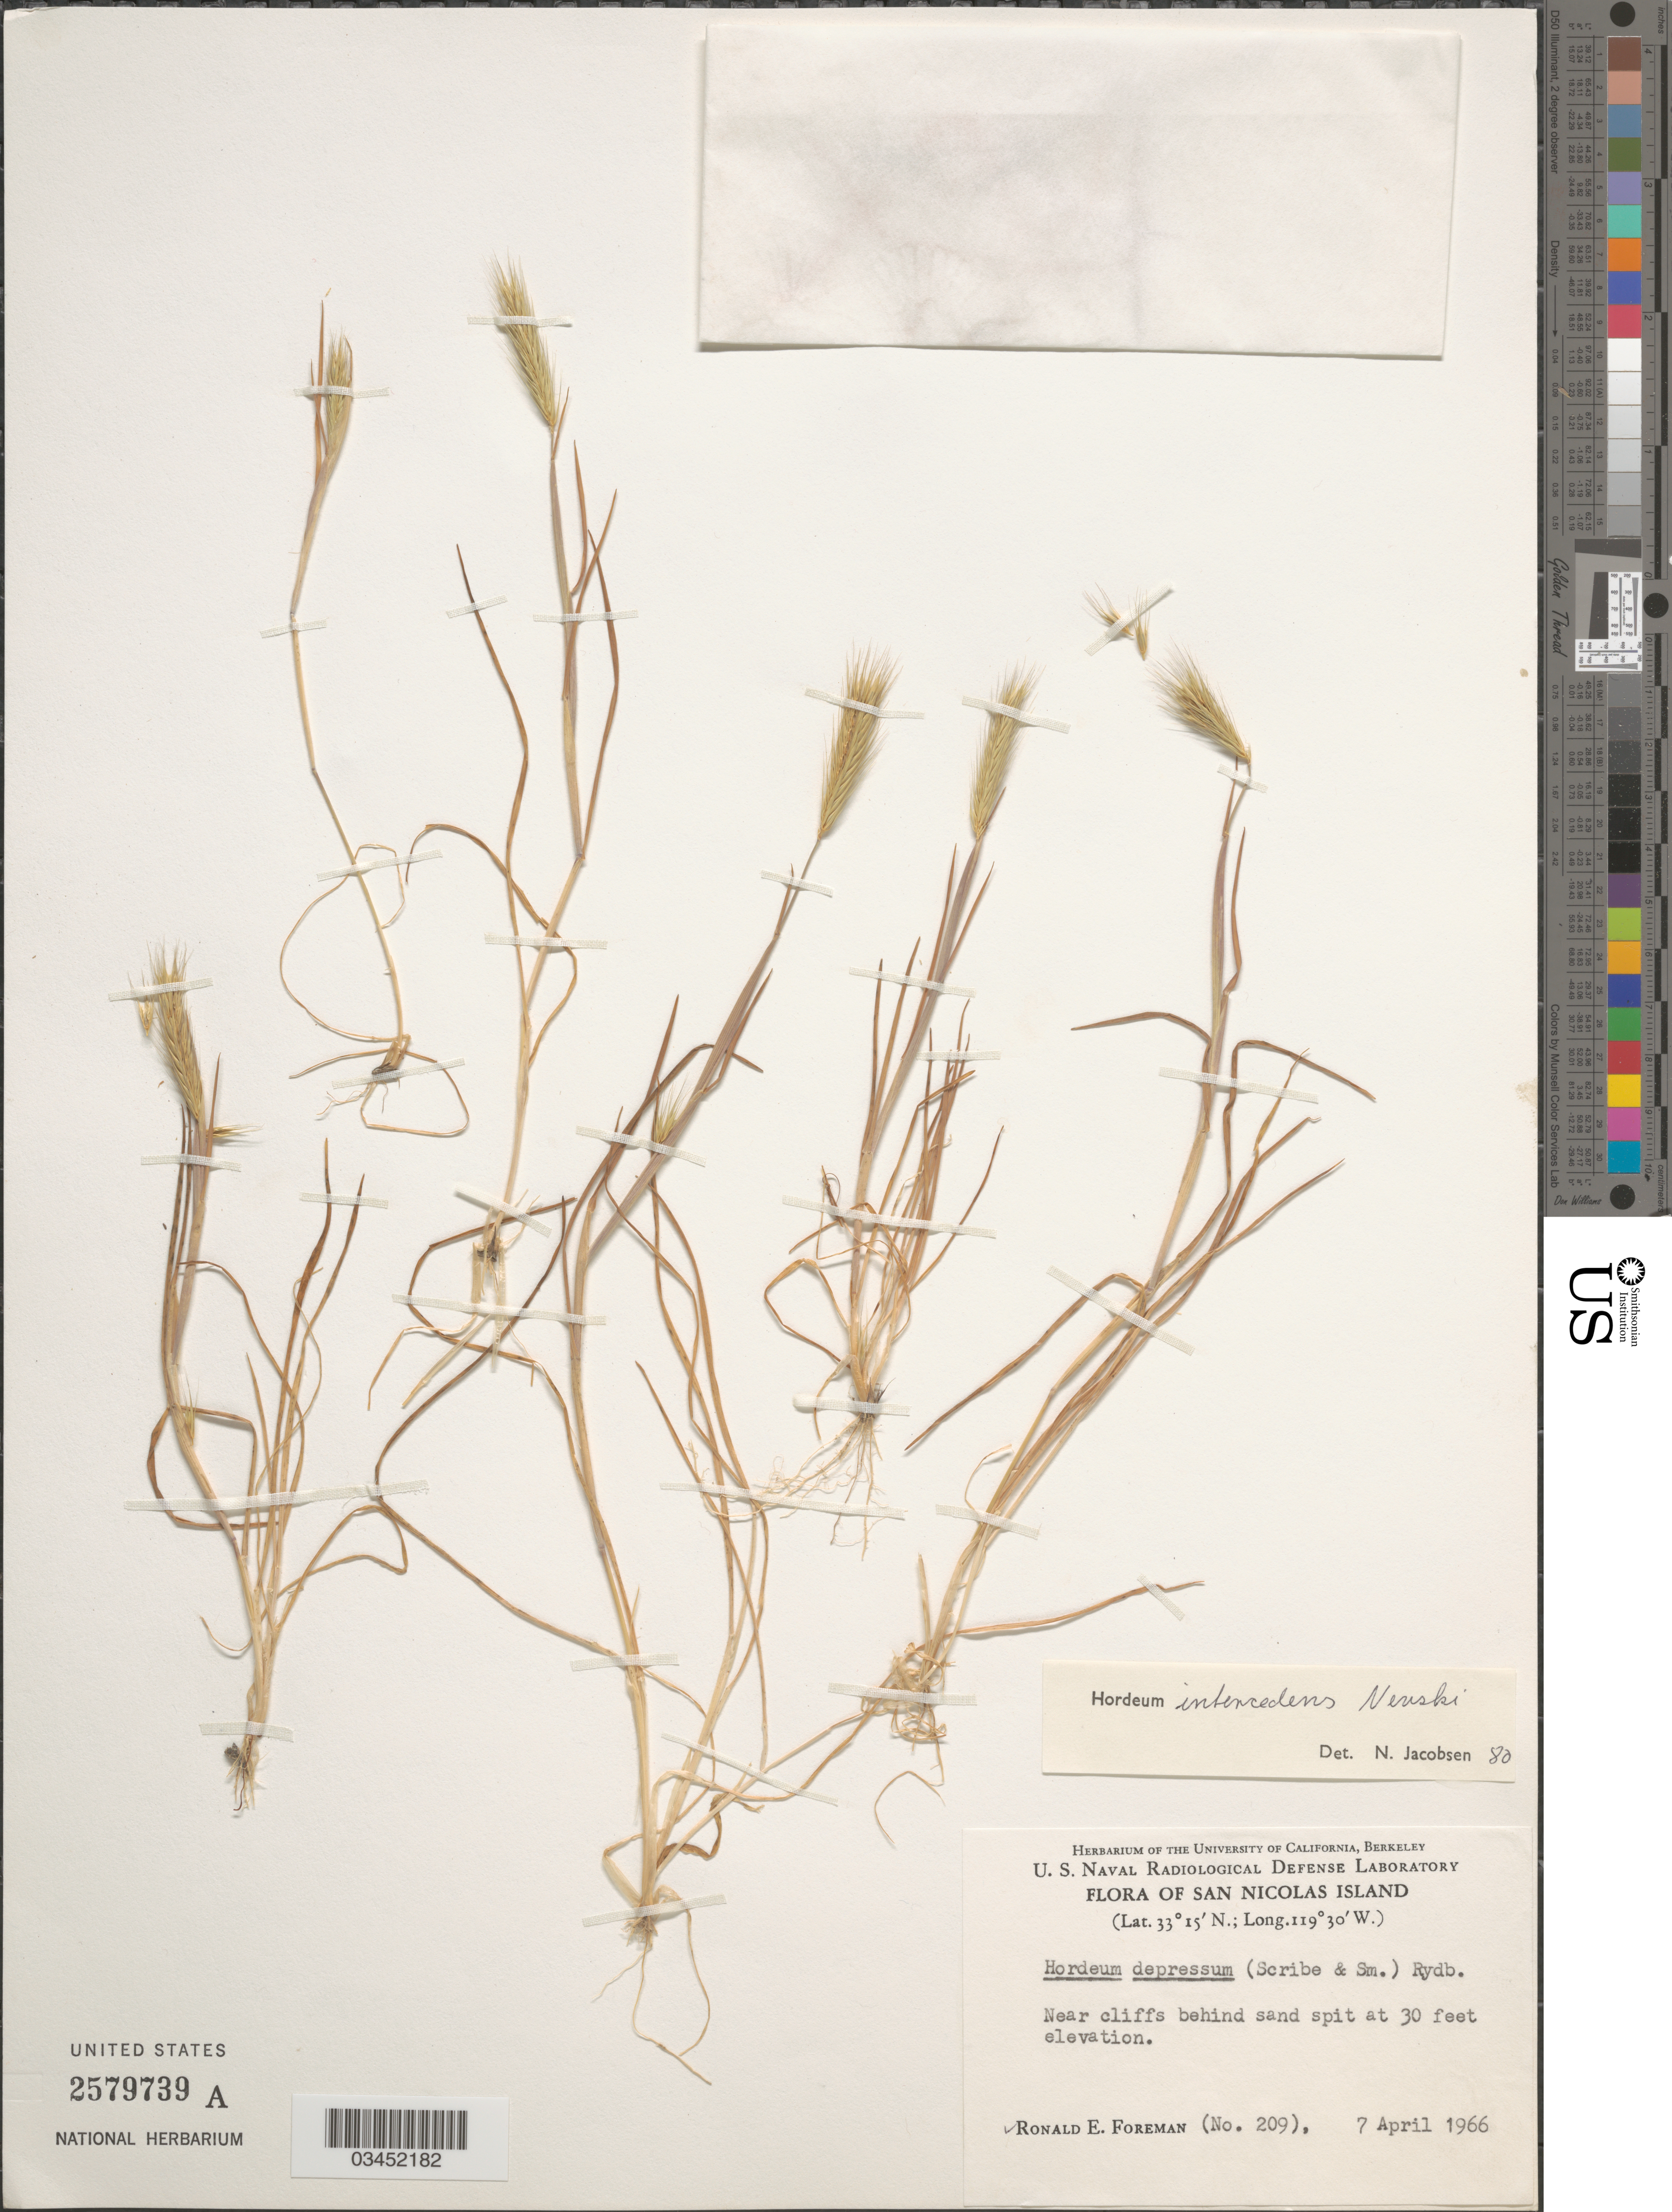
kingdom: Plantae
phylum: Tracheophyta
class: Liliopsida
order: Poales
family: Poaceae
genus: Hordeum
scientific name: Hordeum intercedens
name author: Nevski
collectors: R. Foreman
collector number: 209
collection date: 1966-04-07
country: United States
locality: San Nicolas Island. Near cliffs behind sand spit.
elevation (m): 9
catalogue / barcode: US 2579739A